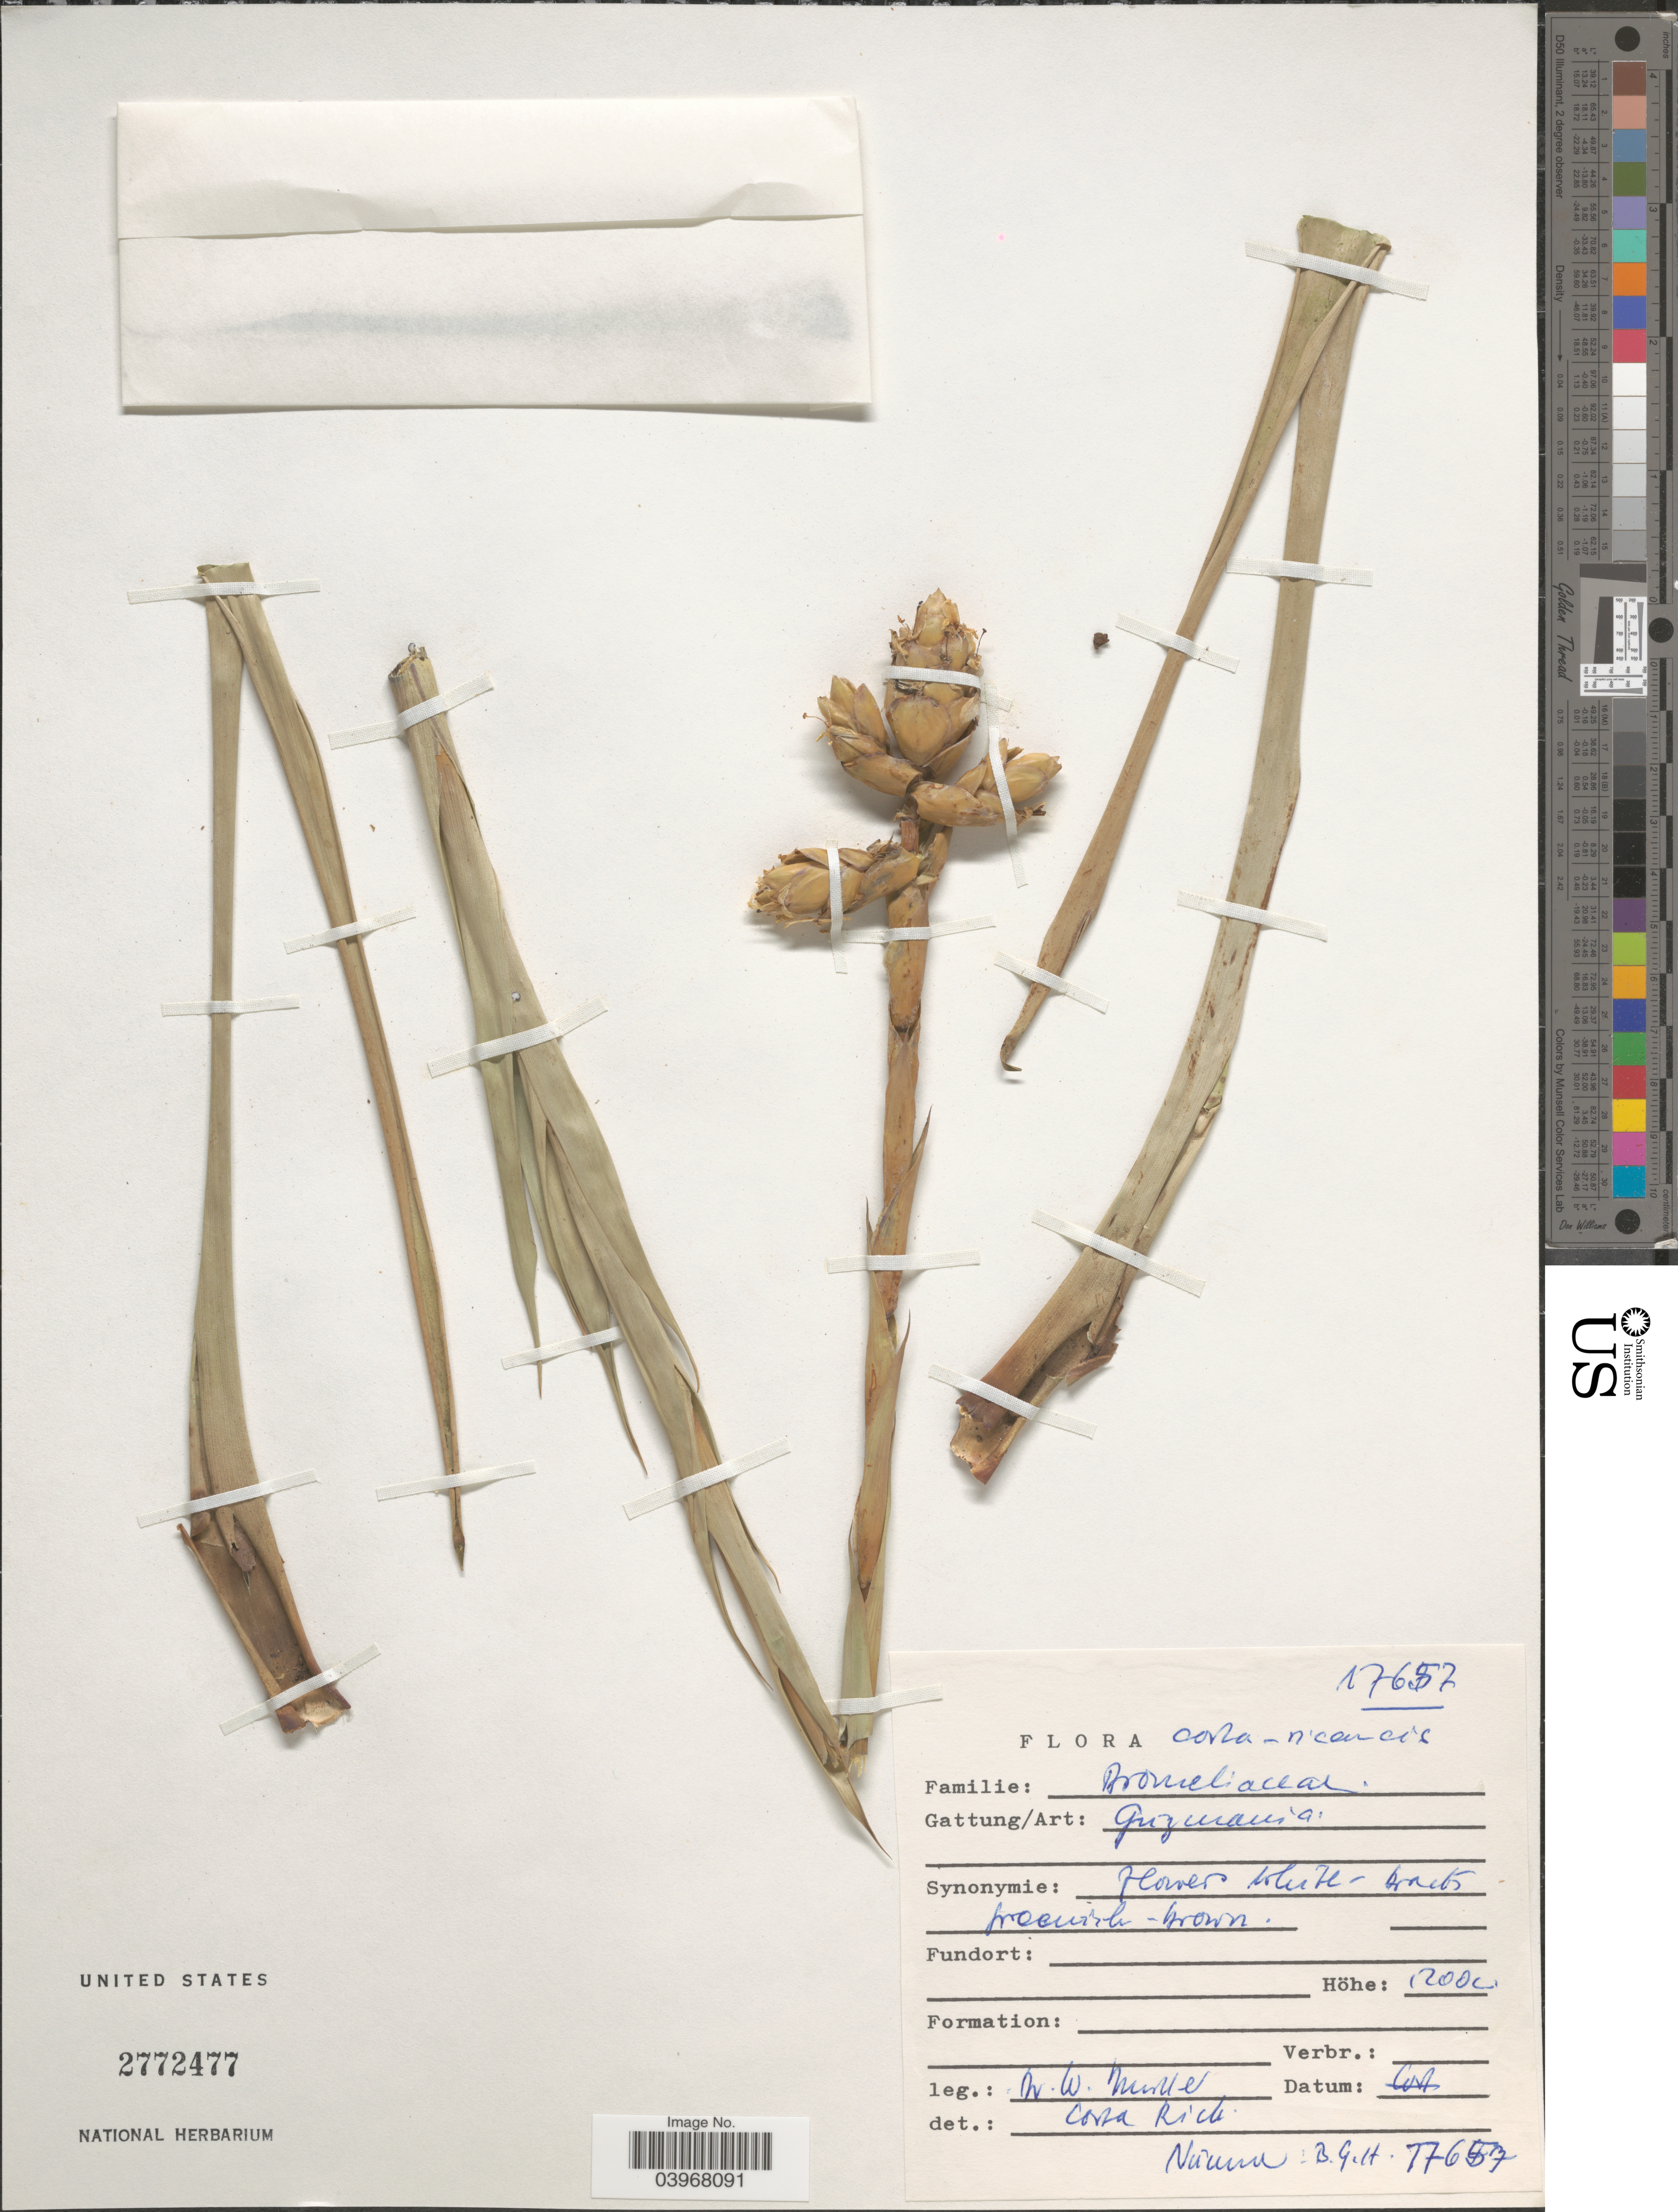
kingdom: Plantae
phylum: Tracheophyta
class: Liliopsida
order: Poales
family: Bromeliaceae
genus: Guzmania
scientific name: Guzmania sp.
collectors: N. Muller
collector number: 17657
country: Costa Rica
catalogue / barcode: US 2772477